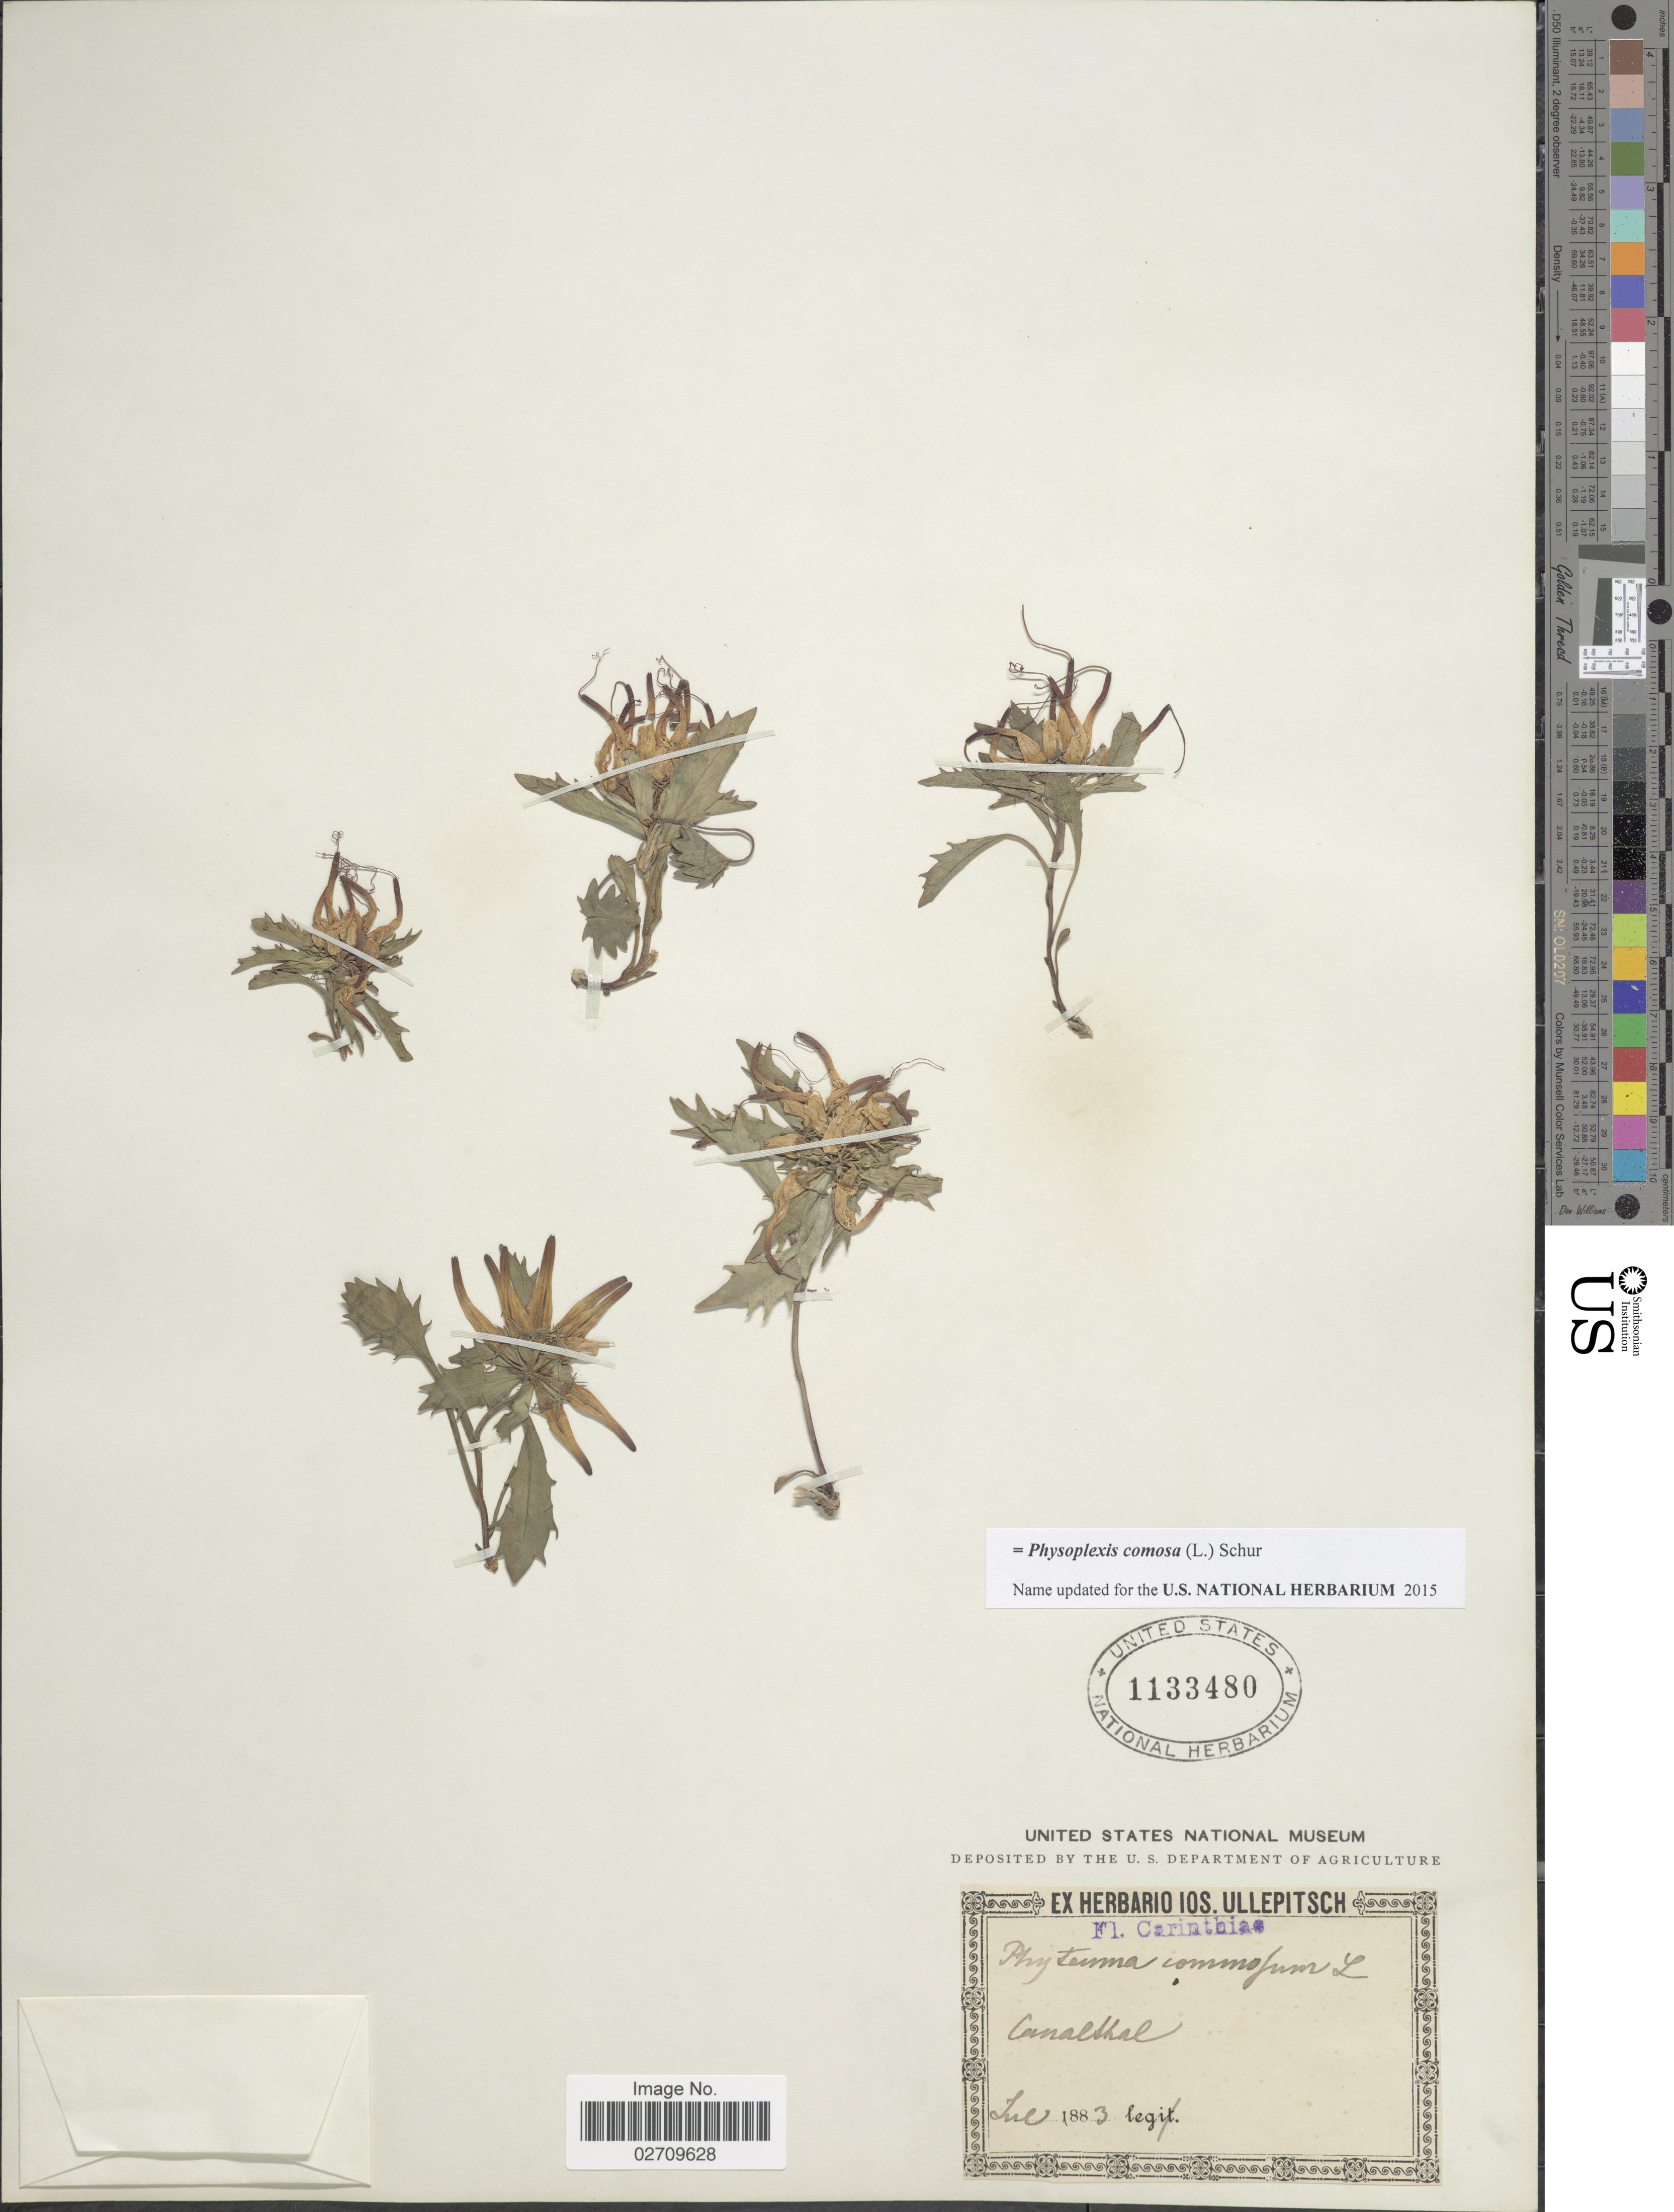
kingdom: Plantae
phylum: Tracheophyta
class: Magnoliopsida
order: Asterales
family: Campanulaceae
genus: Physoplexis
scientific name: Physoplexis comosa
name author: (L.) Schur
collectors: Ex herb. IOS. Ullepitsch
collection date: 1883-07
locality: Canalthal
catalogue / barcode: US 1133480